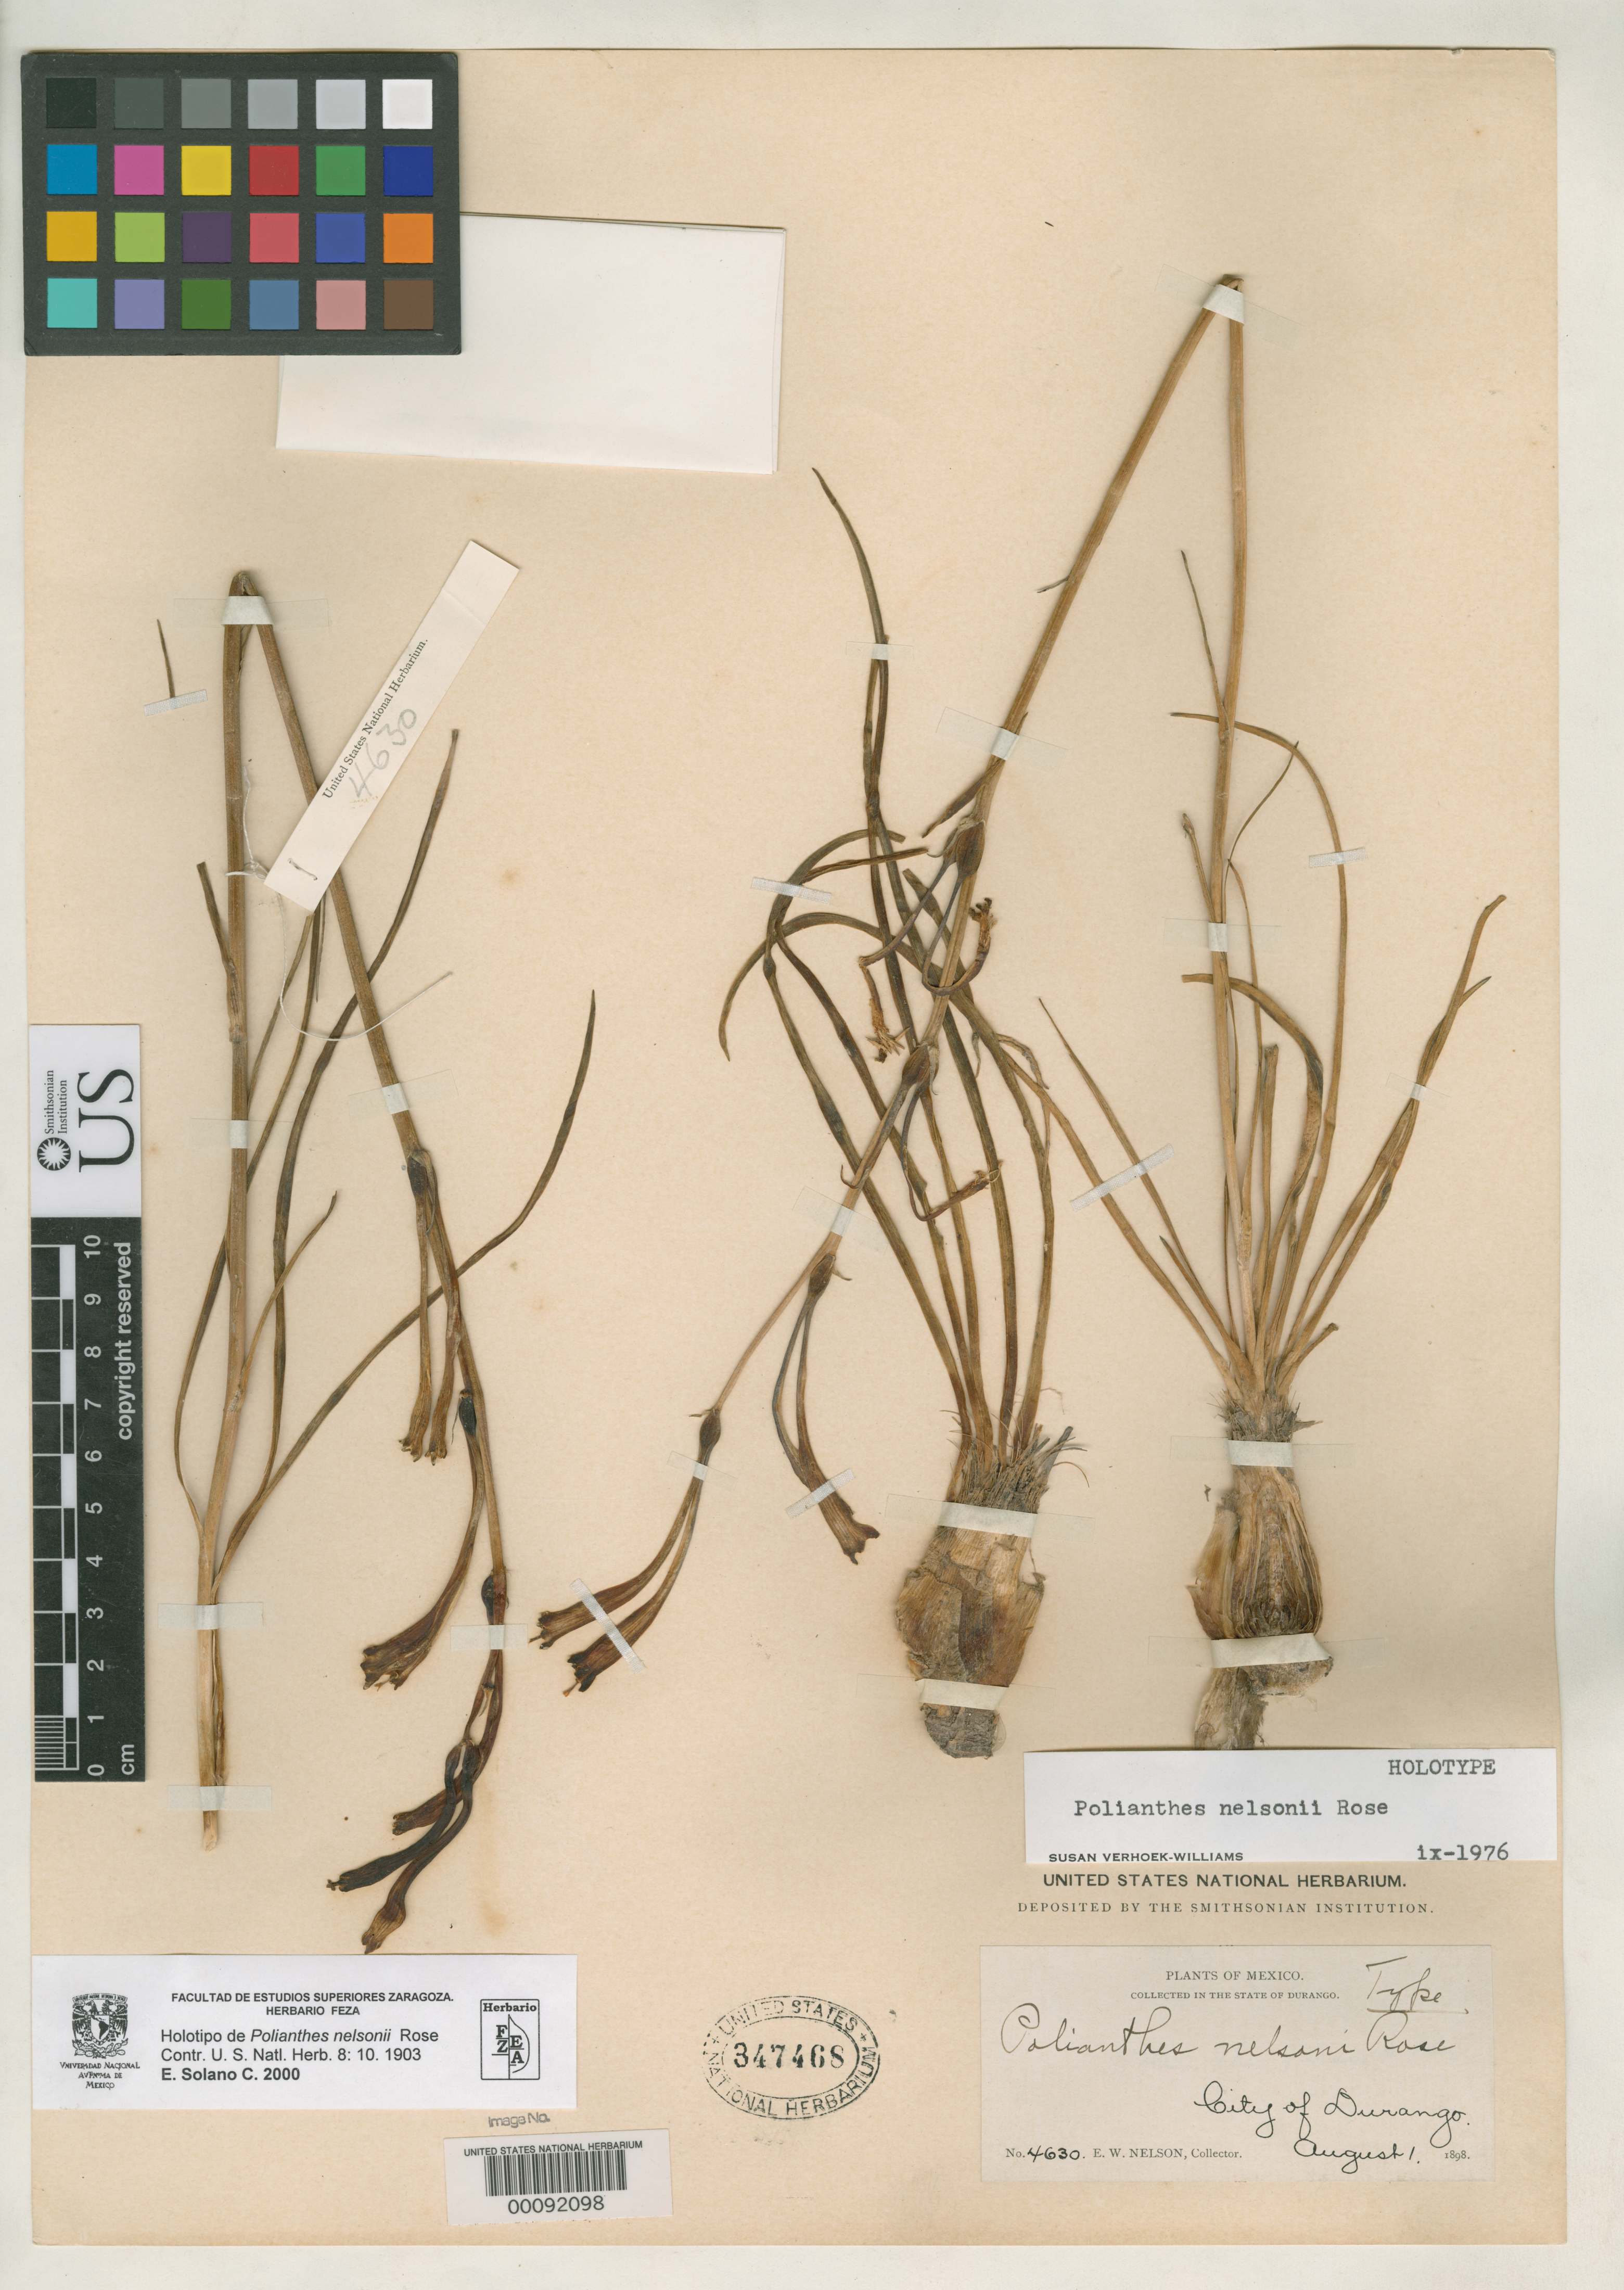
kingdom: Plantae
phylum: Tracheophyta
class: Liliopsida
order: Asparagales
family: Asparagaceae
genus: Polianthes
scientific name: Polianthes nelsoni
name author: Rose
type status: Holotype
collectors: E. W. Nelson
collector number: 4630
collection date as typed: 01 Aug 1898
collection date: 1898-08-01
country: Mexico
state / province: Durango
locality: City of Durango.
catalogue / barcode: US 347468